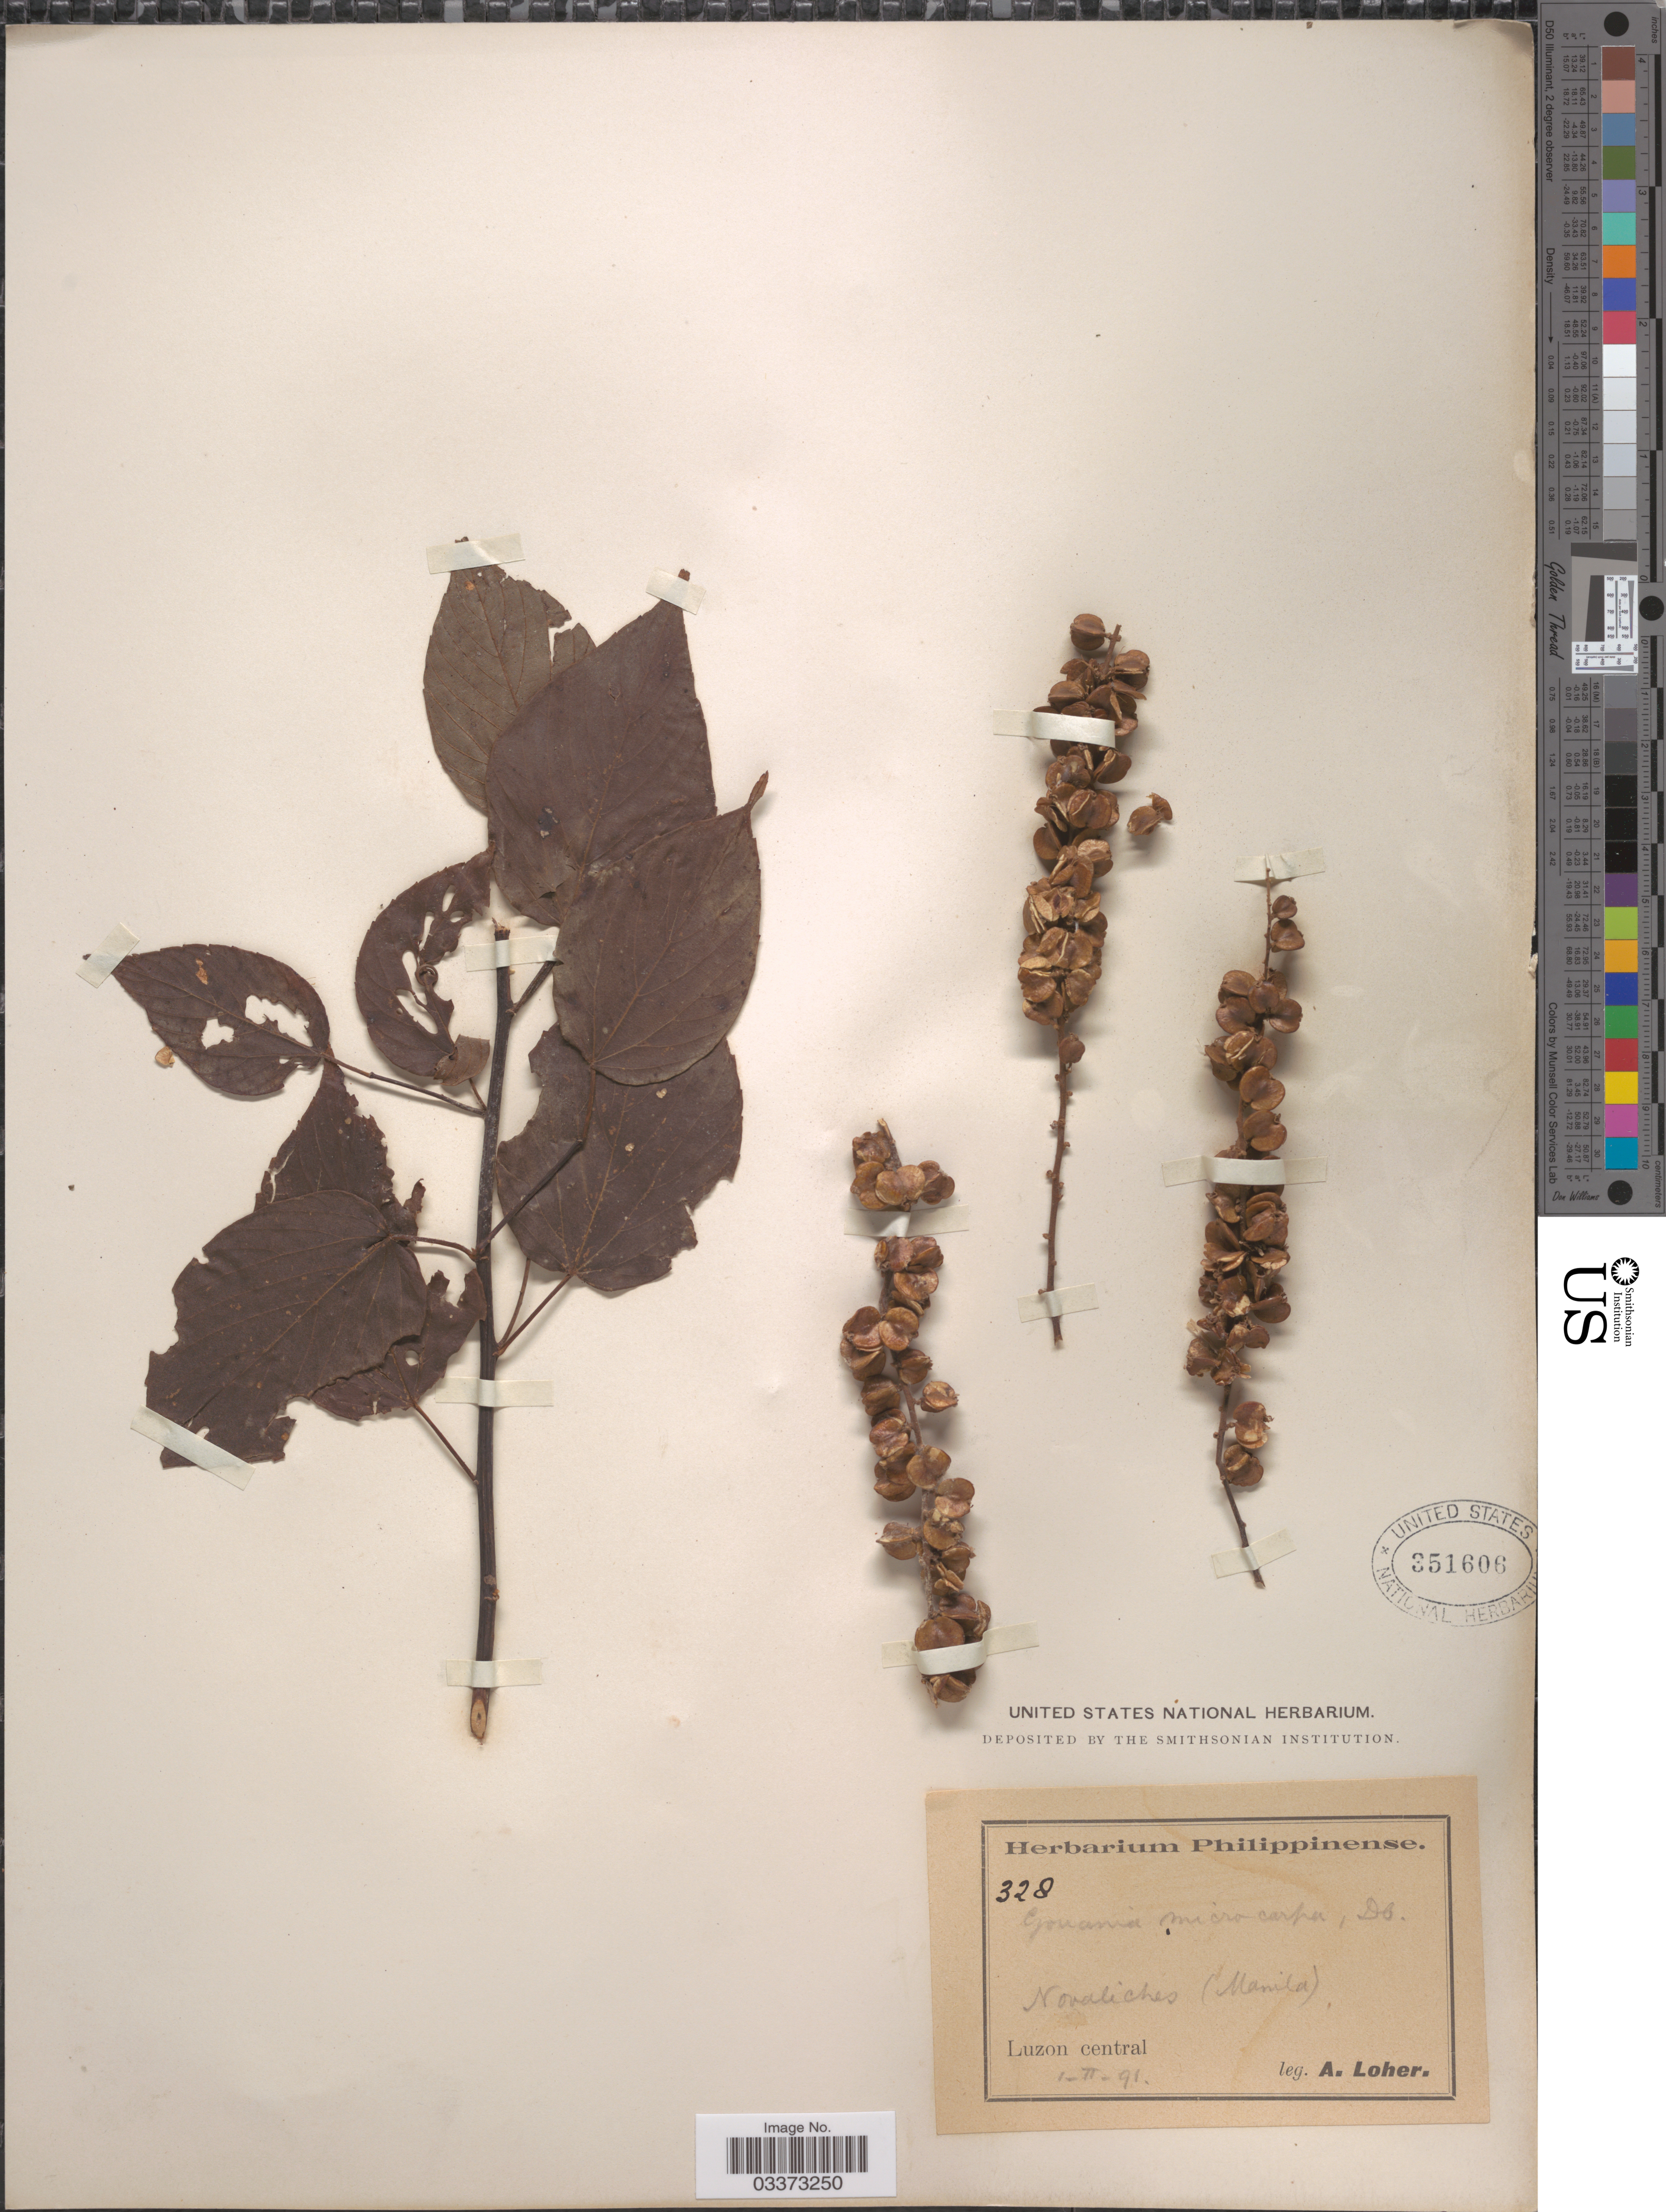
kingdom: Plantae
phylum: Tracheophyta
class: Magnoliopsida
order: Rosales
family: Rhamnaceae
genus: Gouania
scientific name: Gouania microcarpa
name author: DC.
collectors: A. Loher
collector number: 328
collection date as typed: Transcribed d/m/y: 1/2/91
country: Philippines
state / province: Central Luzon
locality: Novaliches (Manila). Luzon central.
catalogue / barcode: US 351606